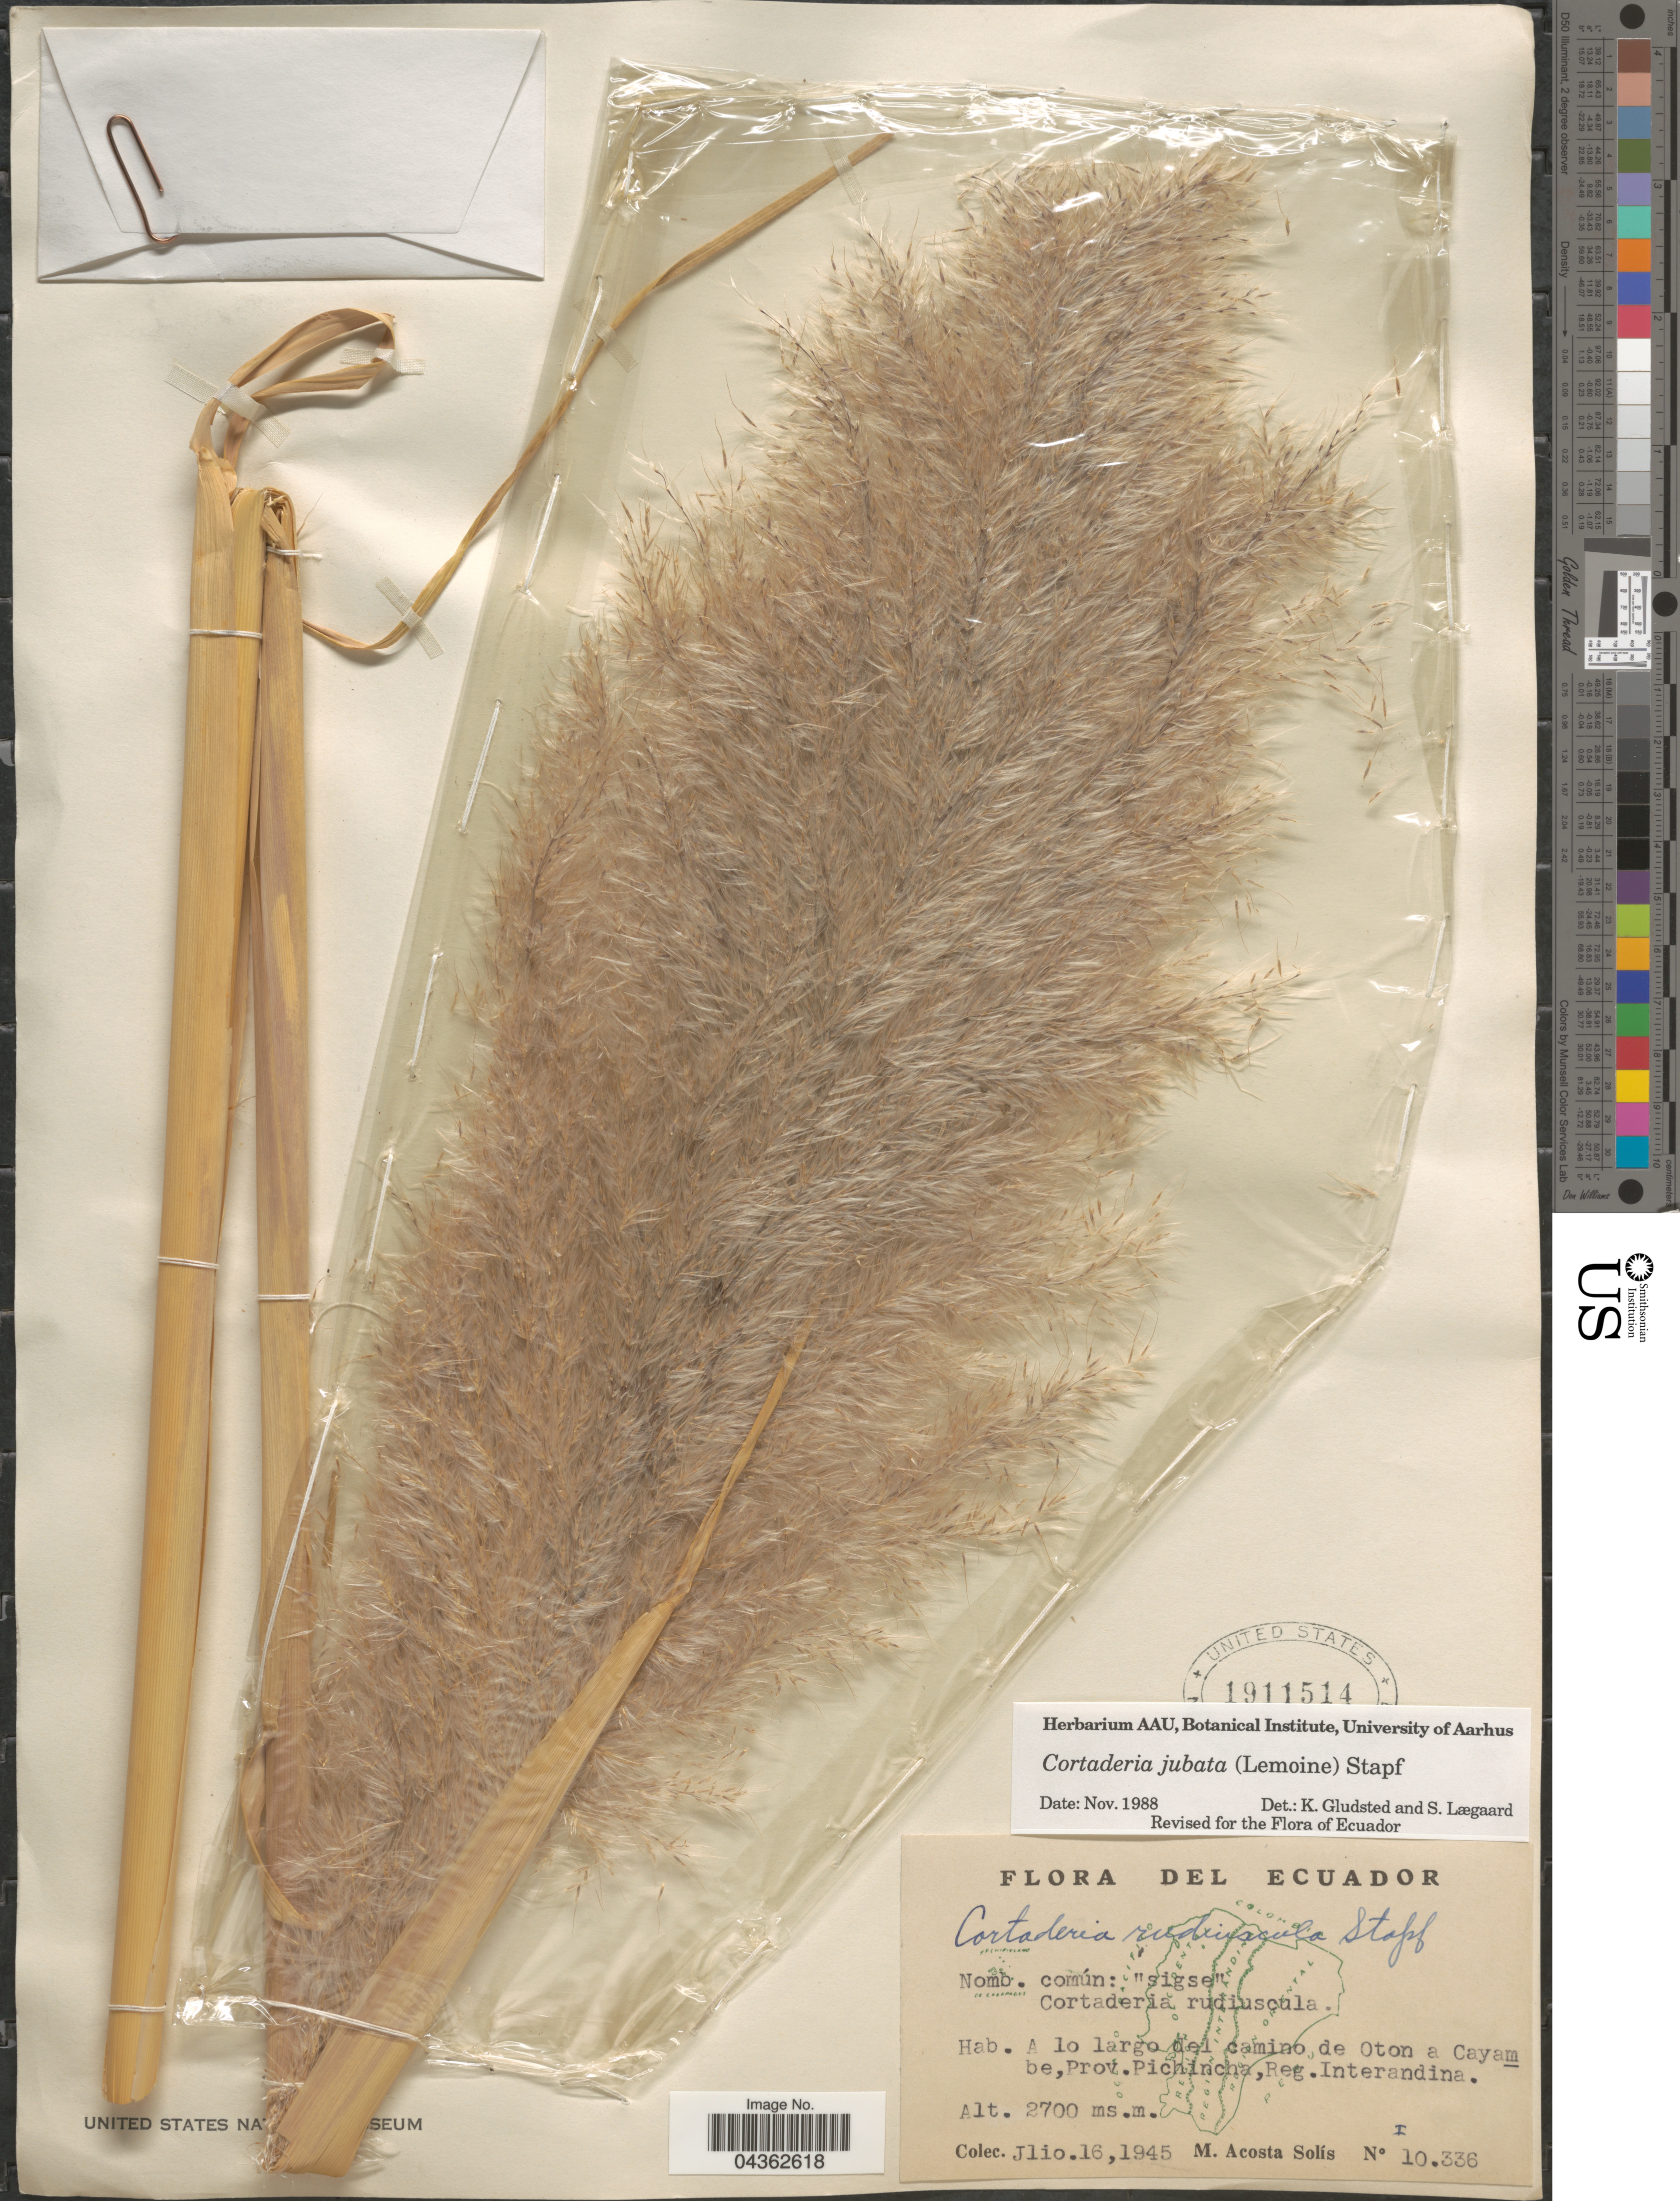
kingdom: Plantae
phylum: Tracheophyta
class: Liliopsida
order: Poales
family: Poaceae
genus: Cortaderia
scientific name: Cortaderia jubata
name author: (Lemoine) Stapf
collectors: M. Acosta Solis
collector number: I10336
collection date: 1945-07-16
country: Ecuador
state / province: Pichincha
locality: A lo largo del camino de Oton a Cayambe, Reg. Interandina.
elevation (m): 2700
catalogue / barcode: US 1911514